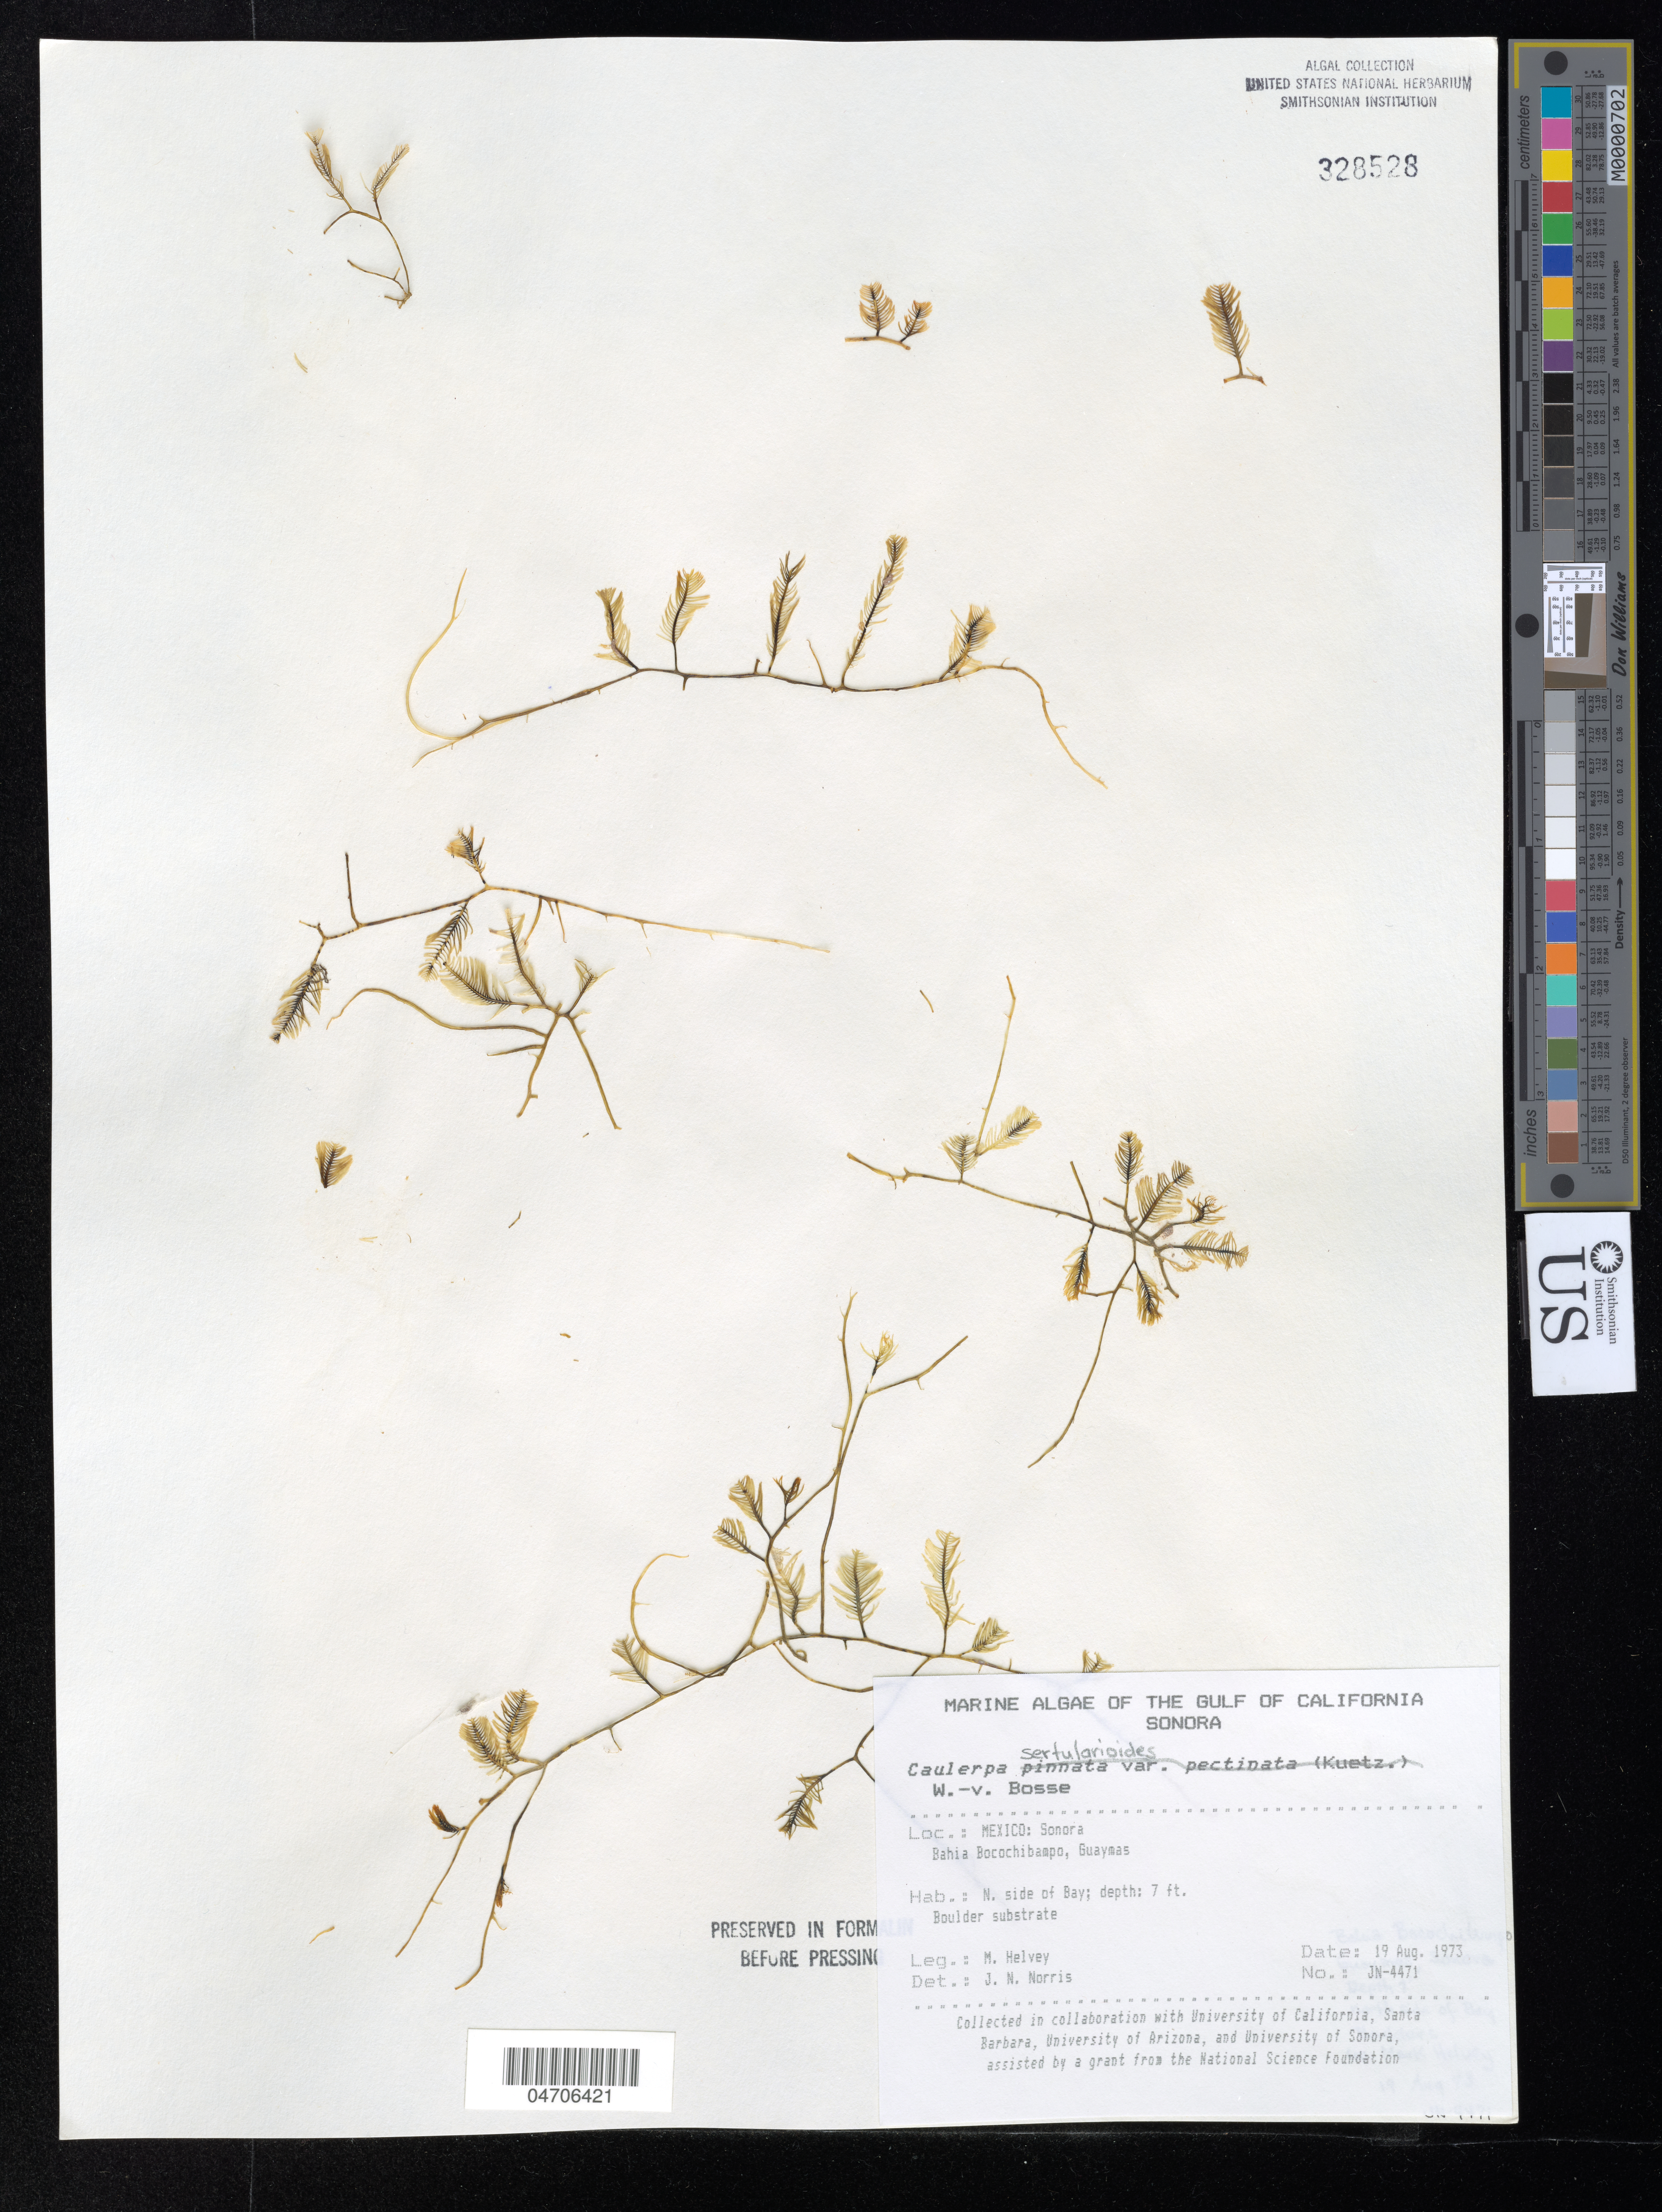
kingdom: Plantae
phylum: Chlorophyta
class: Ulvophyceae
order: Bryopsidales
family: Caulerpaceae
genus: Caulerpa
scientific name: Caulerpa sertularioides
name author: (S.G. Gmel.) M. Howe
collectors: M. Helvey & J. Norris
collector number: JN-4471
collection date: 1973-08-19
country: Mexico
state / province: Sonora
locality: The Gulf of California Sonora. Bahia Bocochibampo, Guaymas. N. side of Bay.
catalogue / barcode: US 328528